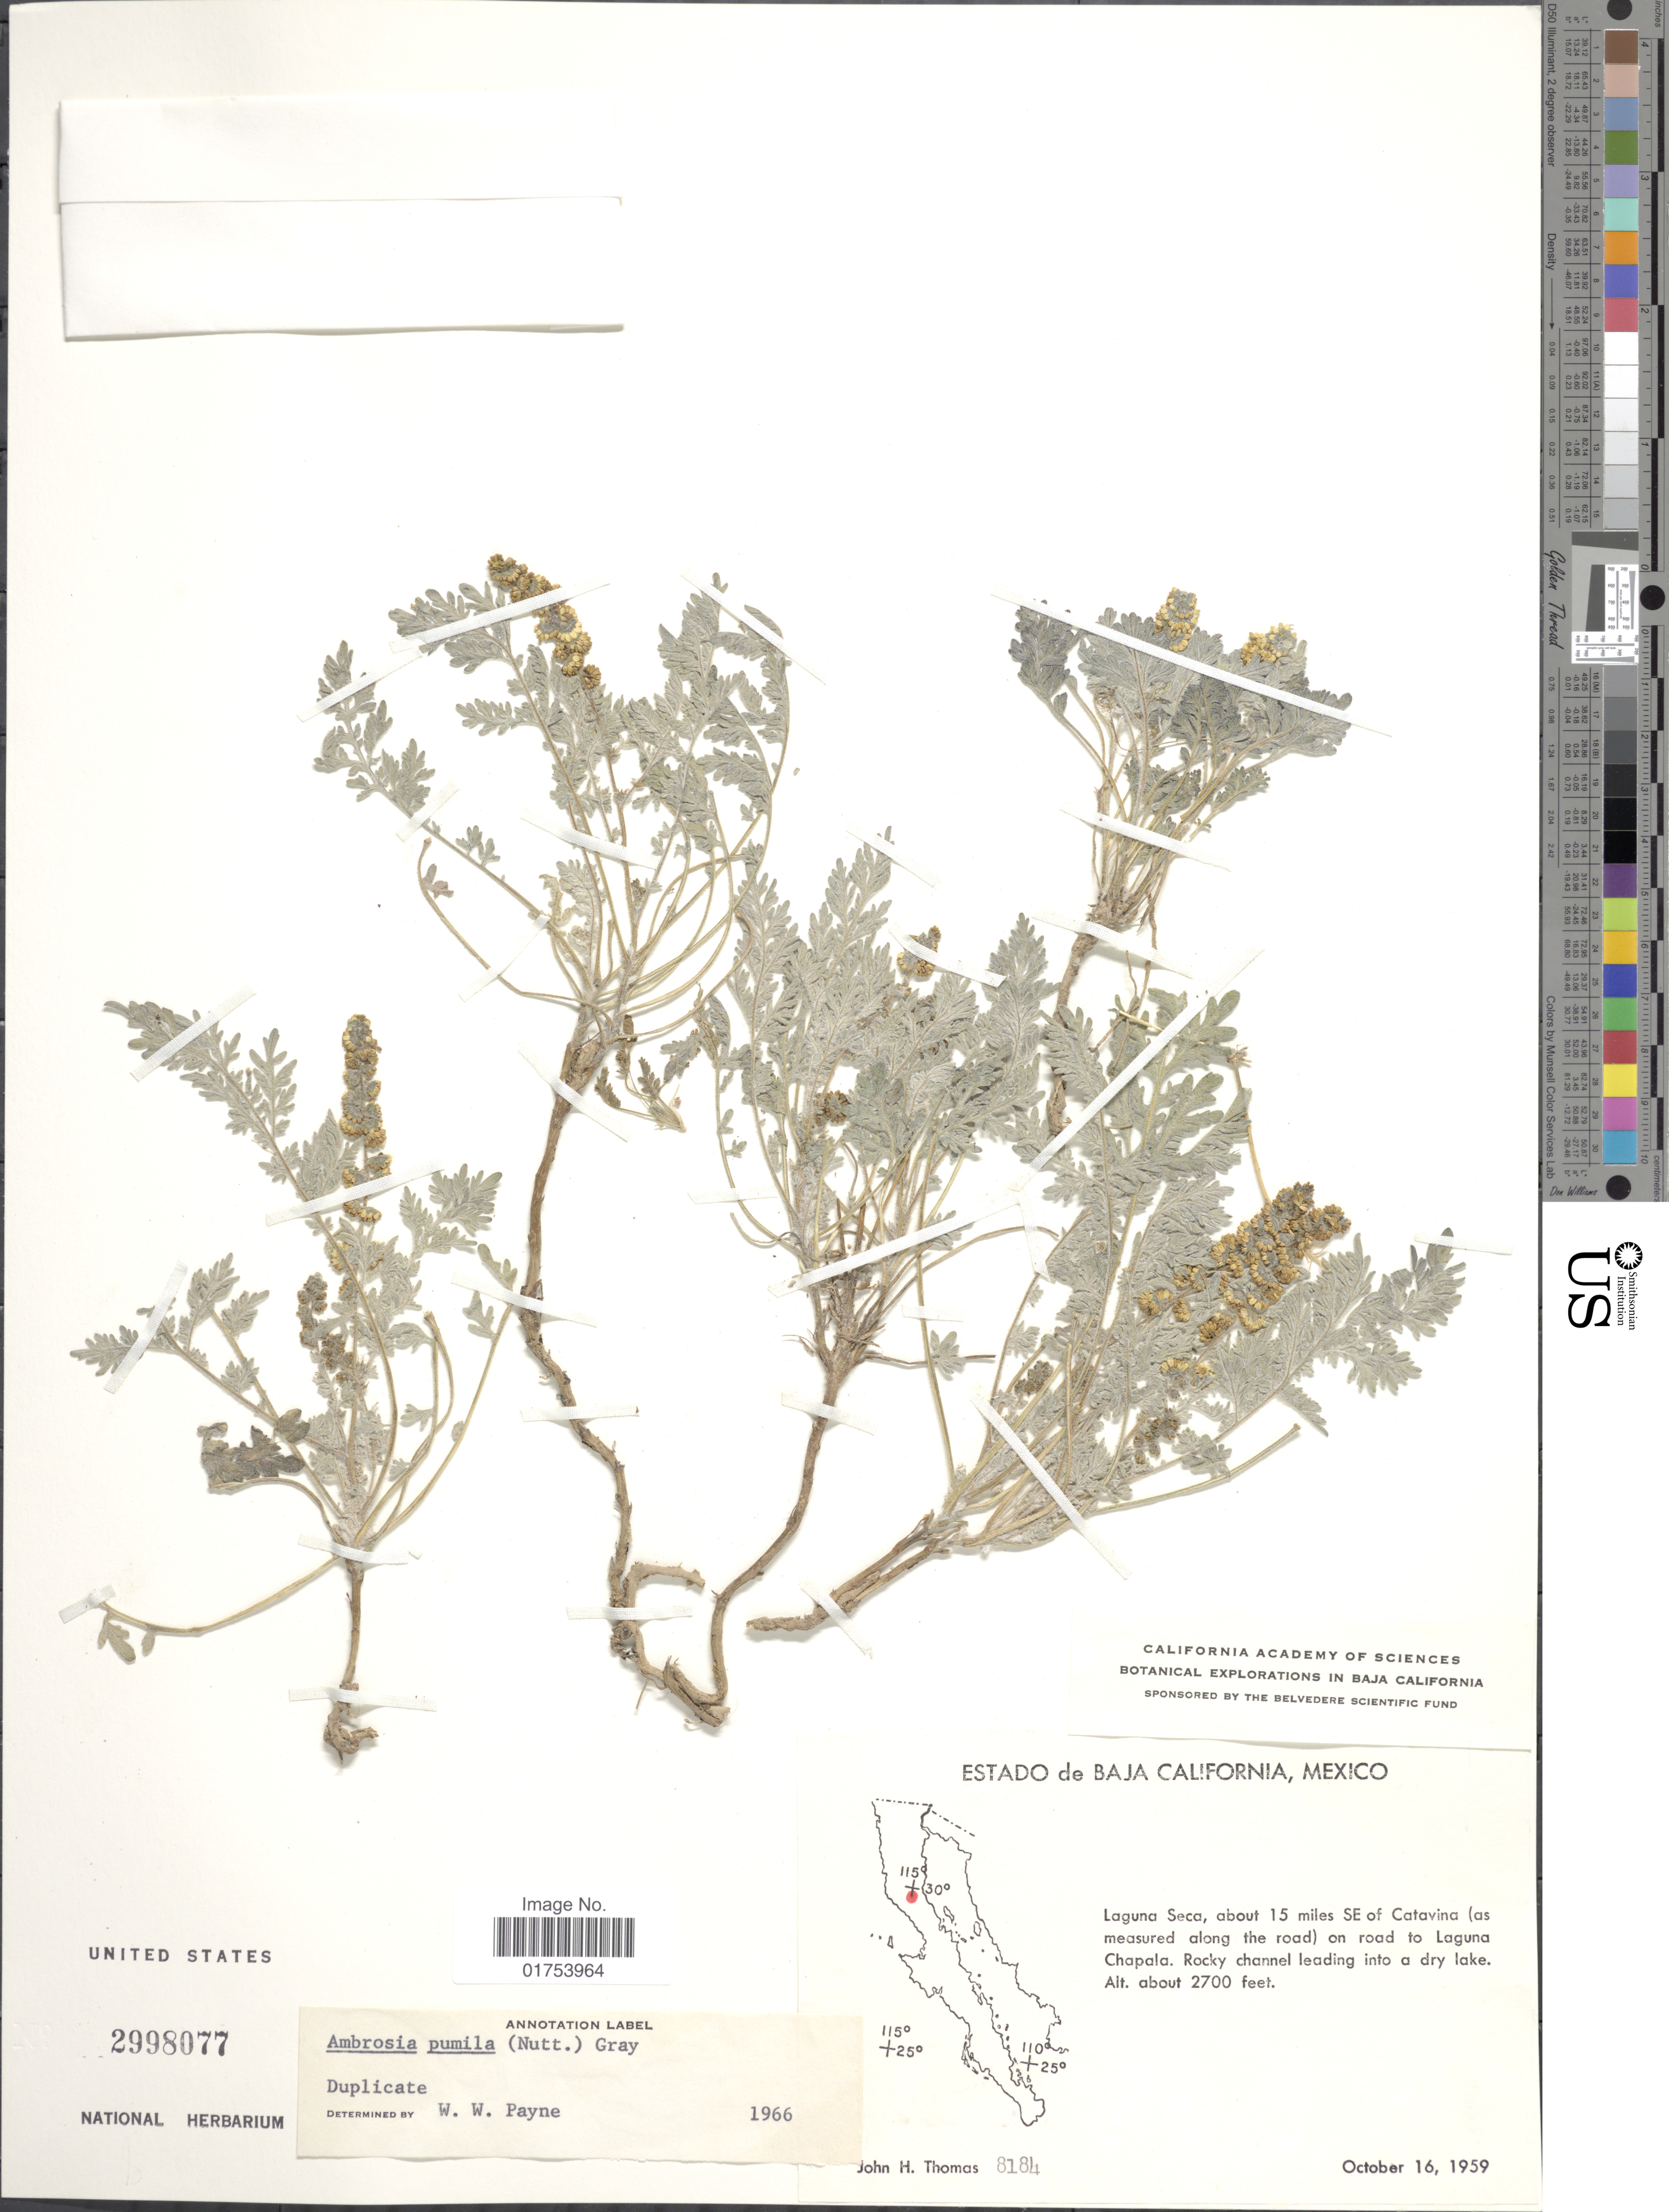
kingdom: Plantae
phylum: Tracheophyta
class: Magnoliopsida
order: Asterales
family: Asteraceae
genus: Ambrosia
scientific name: Ambrosia pumila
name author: Nutt.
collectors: J. H. Thomas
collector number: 8184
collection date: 1959-10-16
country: Mexico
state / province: Baja California Sur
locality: Laguna Seca, about 15 miles SE of Catavina (as measured along the road) on road to Laguna Chapala. Rocky channel leading into a dry lake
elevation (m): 823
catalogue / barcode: US 2998077